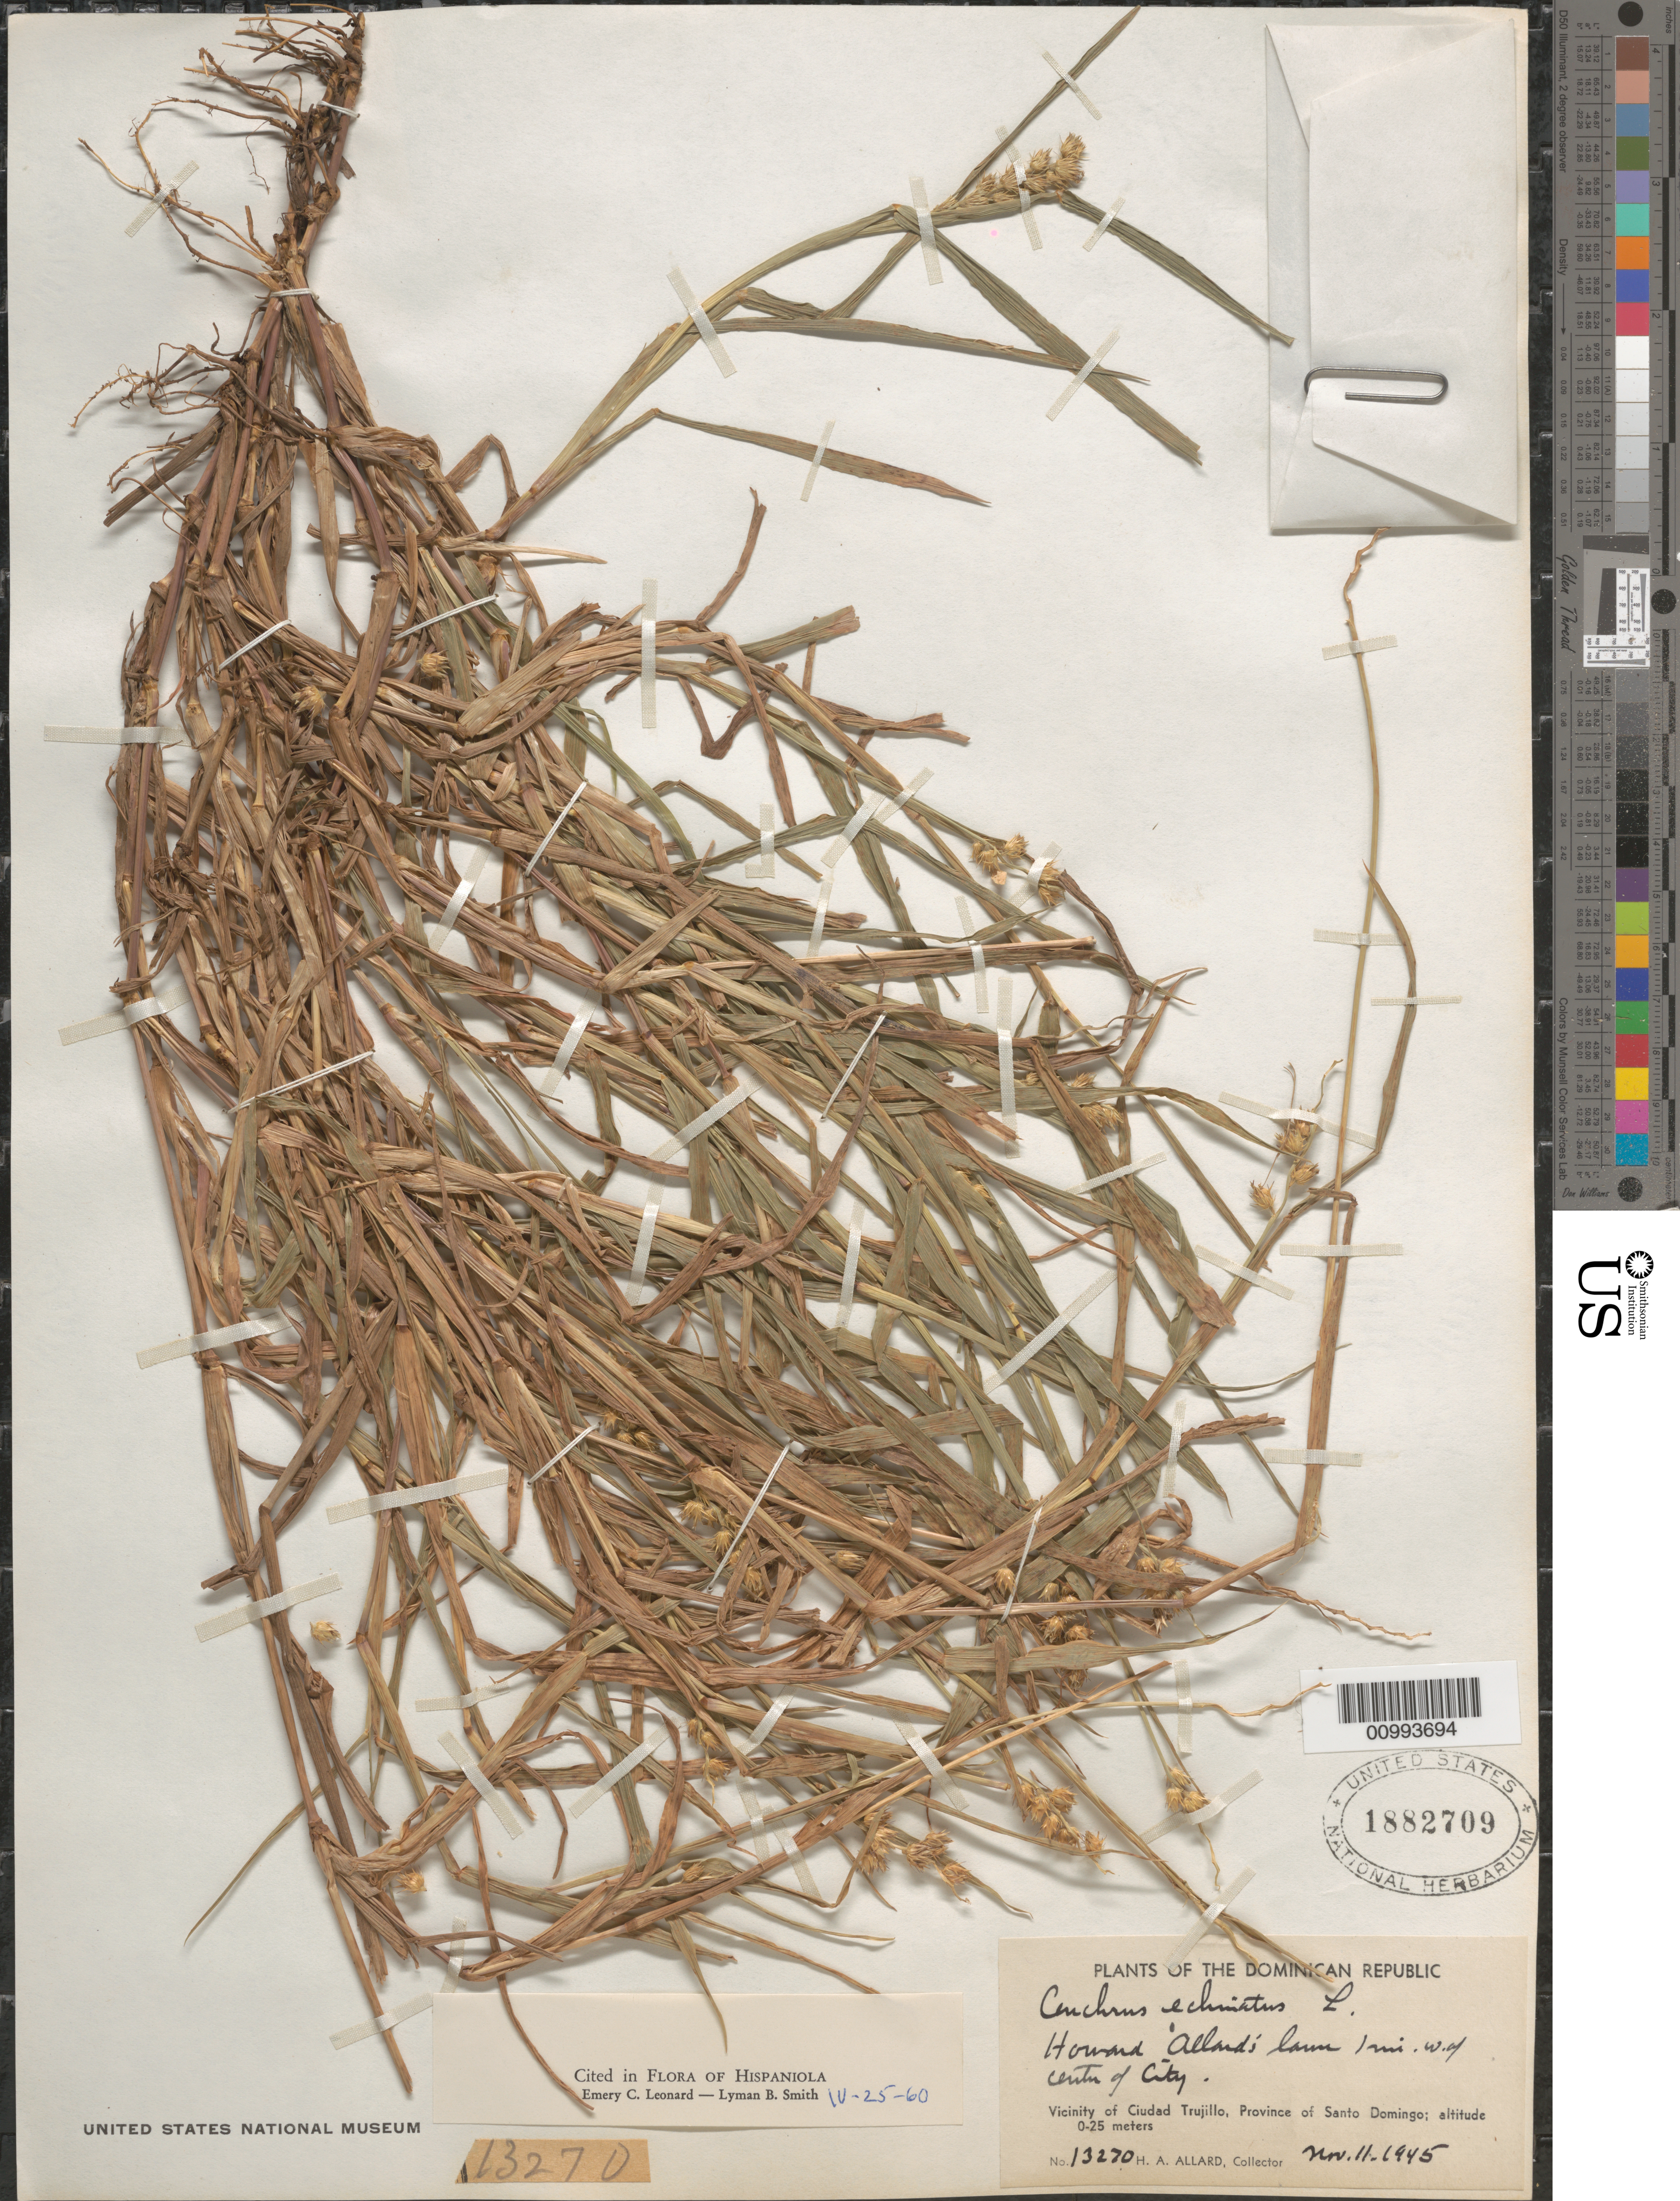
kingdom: Plantae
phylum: Tracheophyta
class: Liliopsida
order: Poales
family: Poaceae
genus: Cenchrus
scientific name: Cenchrus echinatus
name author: L.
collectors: H. A. Allard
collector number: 13270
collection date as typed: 11 Nov 1945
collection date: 1945-11-11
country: Dominican Republic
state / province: Distrito Nacional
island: Hispaniola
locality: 1 mile west of center of Santo Domingo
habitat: on lawn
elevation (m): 0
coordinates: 0 N, 0 E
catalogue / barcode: US 1882709